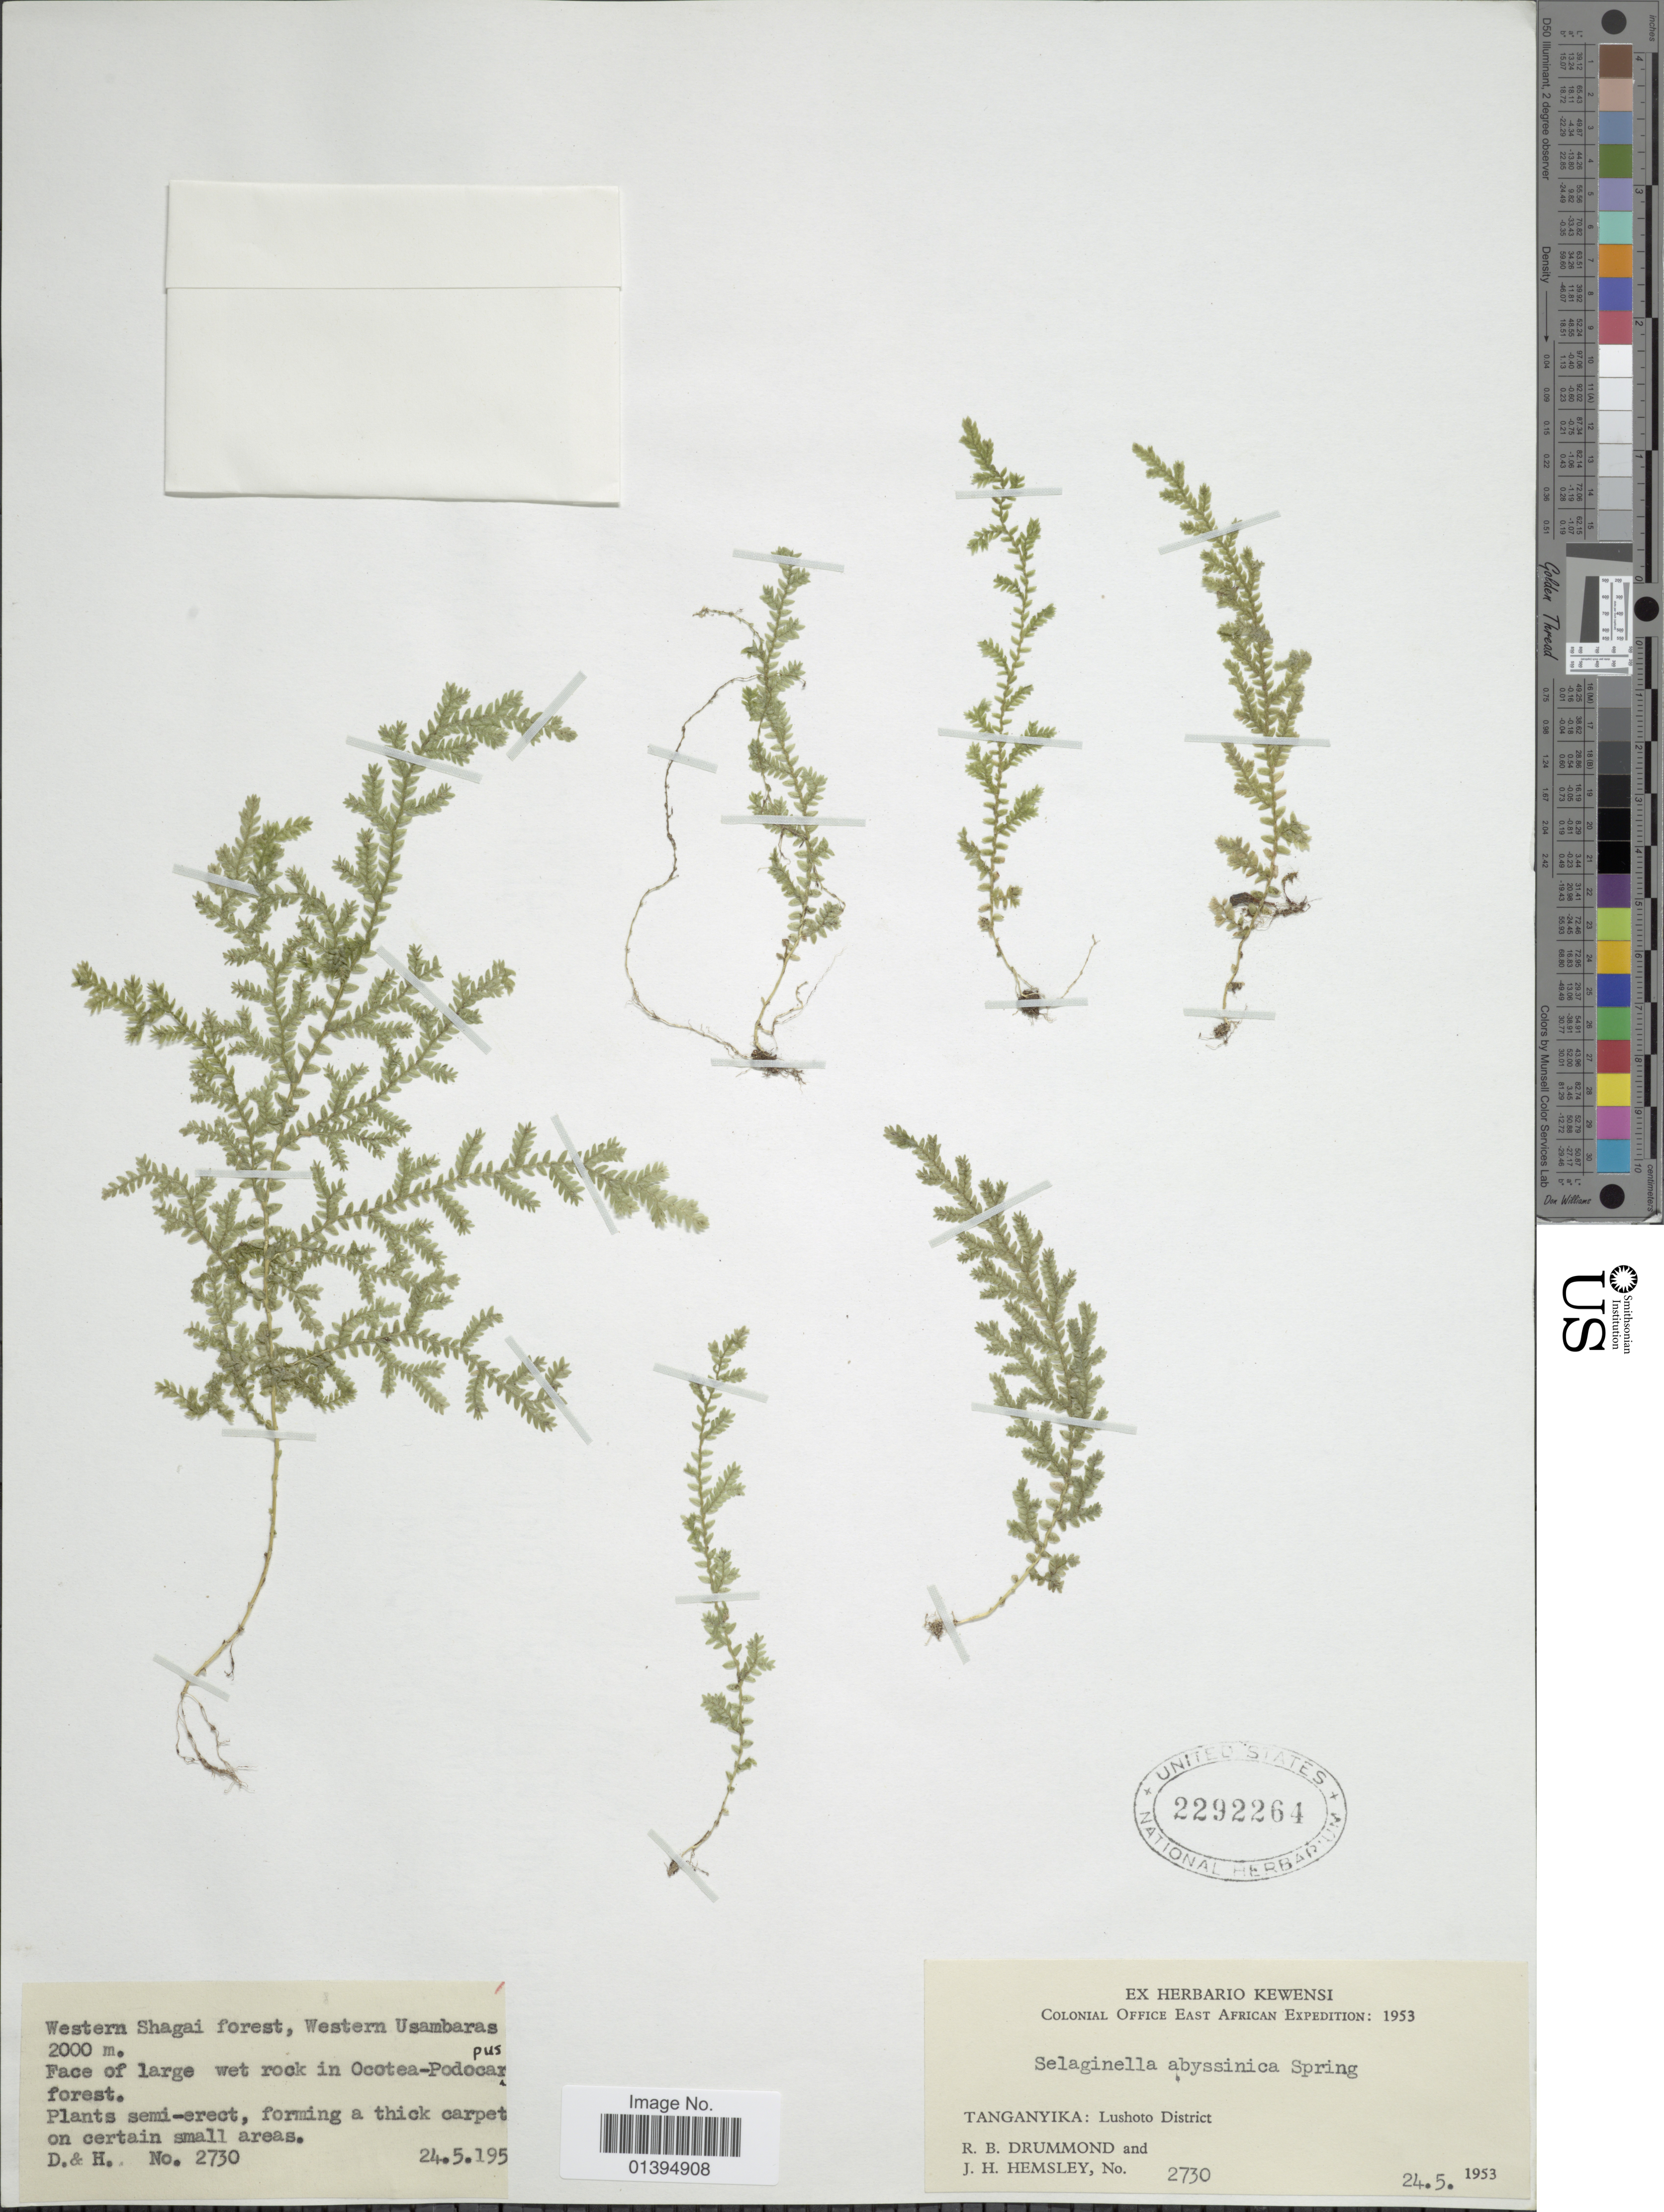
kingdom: Plantae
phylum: Tracheophyta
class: Lycopodiopsida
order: Selaginellales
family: Selaginellaceae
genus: Selaginella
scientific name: Selaginella abyssinica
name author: Spring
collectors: R. Drummond & J. H. Hemsley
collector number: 2730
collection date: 1953-05-24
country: Tanzania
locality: Tanganyika: Lushoto District, Western Shagai forest, Western Usambaras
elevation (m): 2000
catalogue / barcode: US 2292264